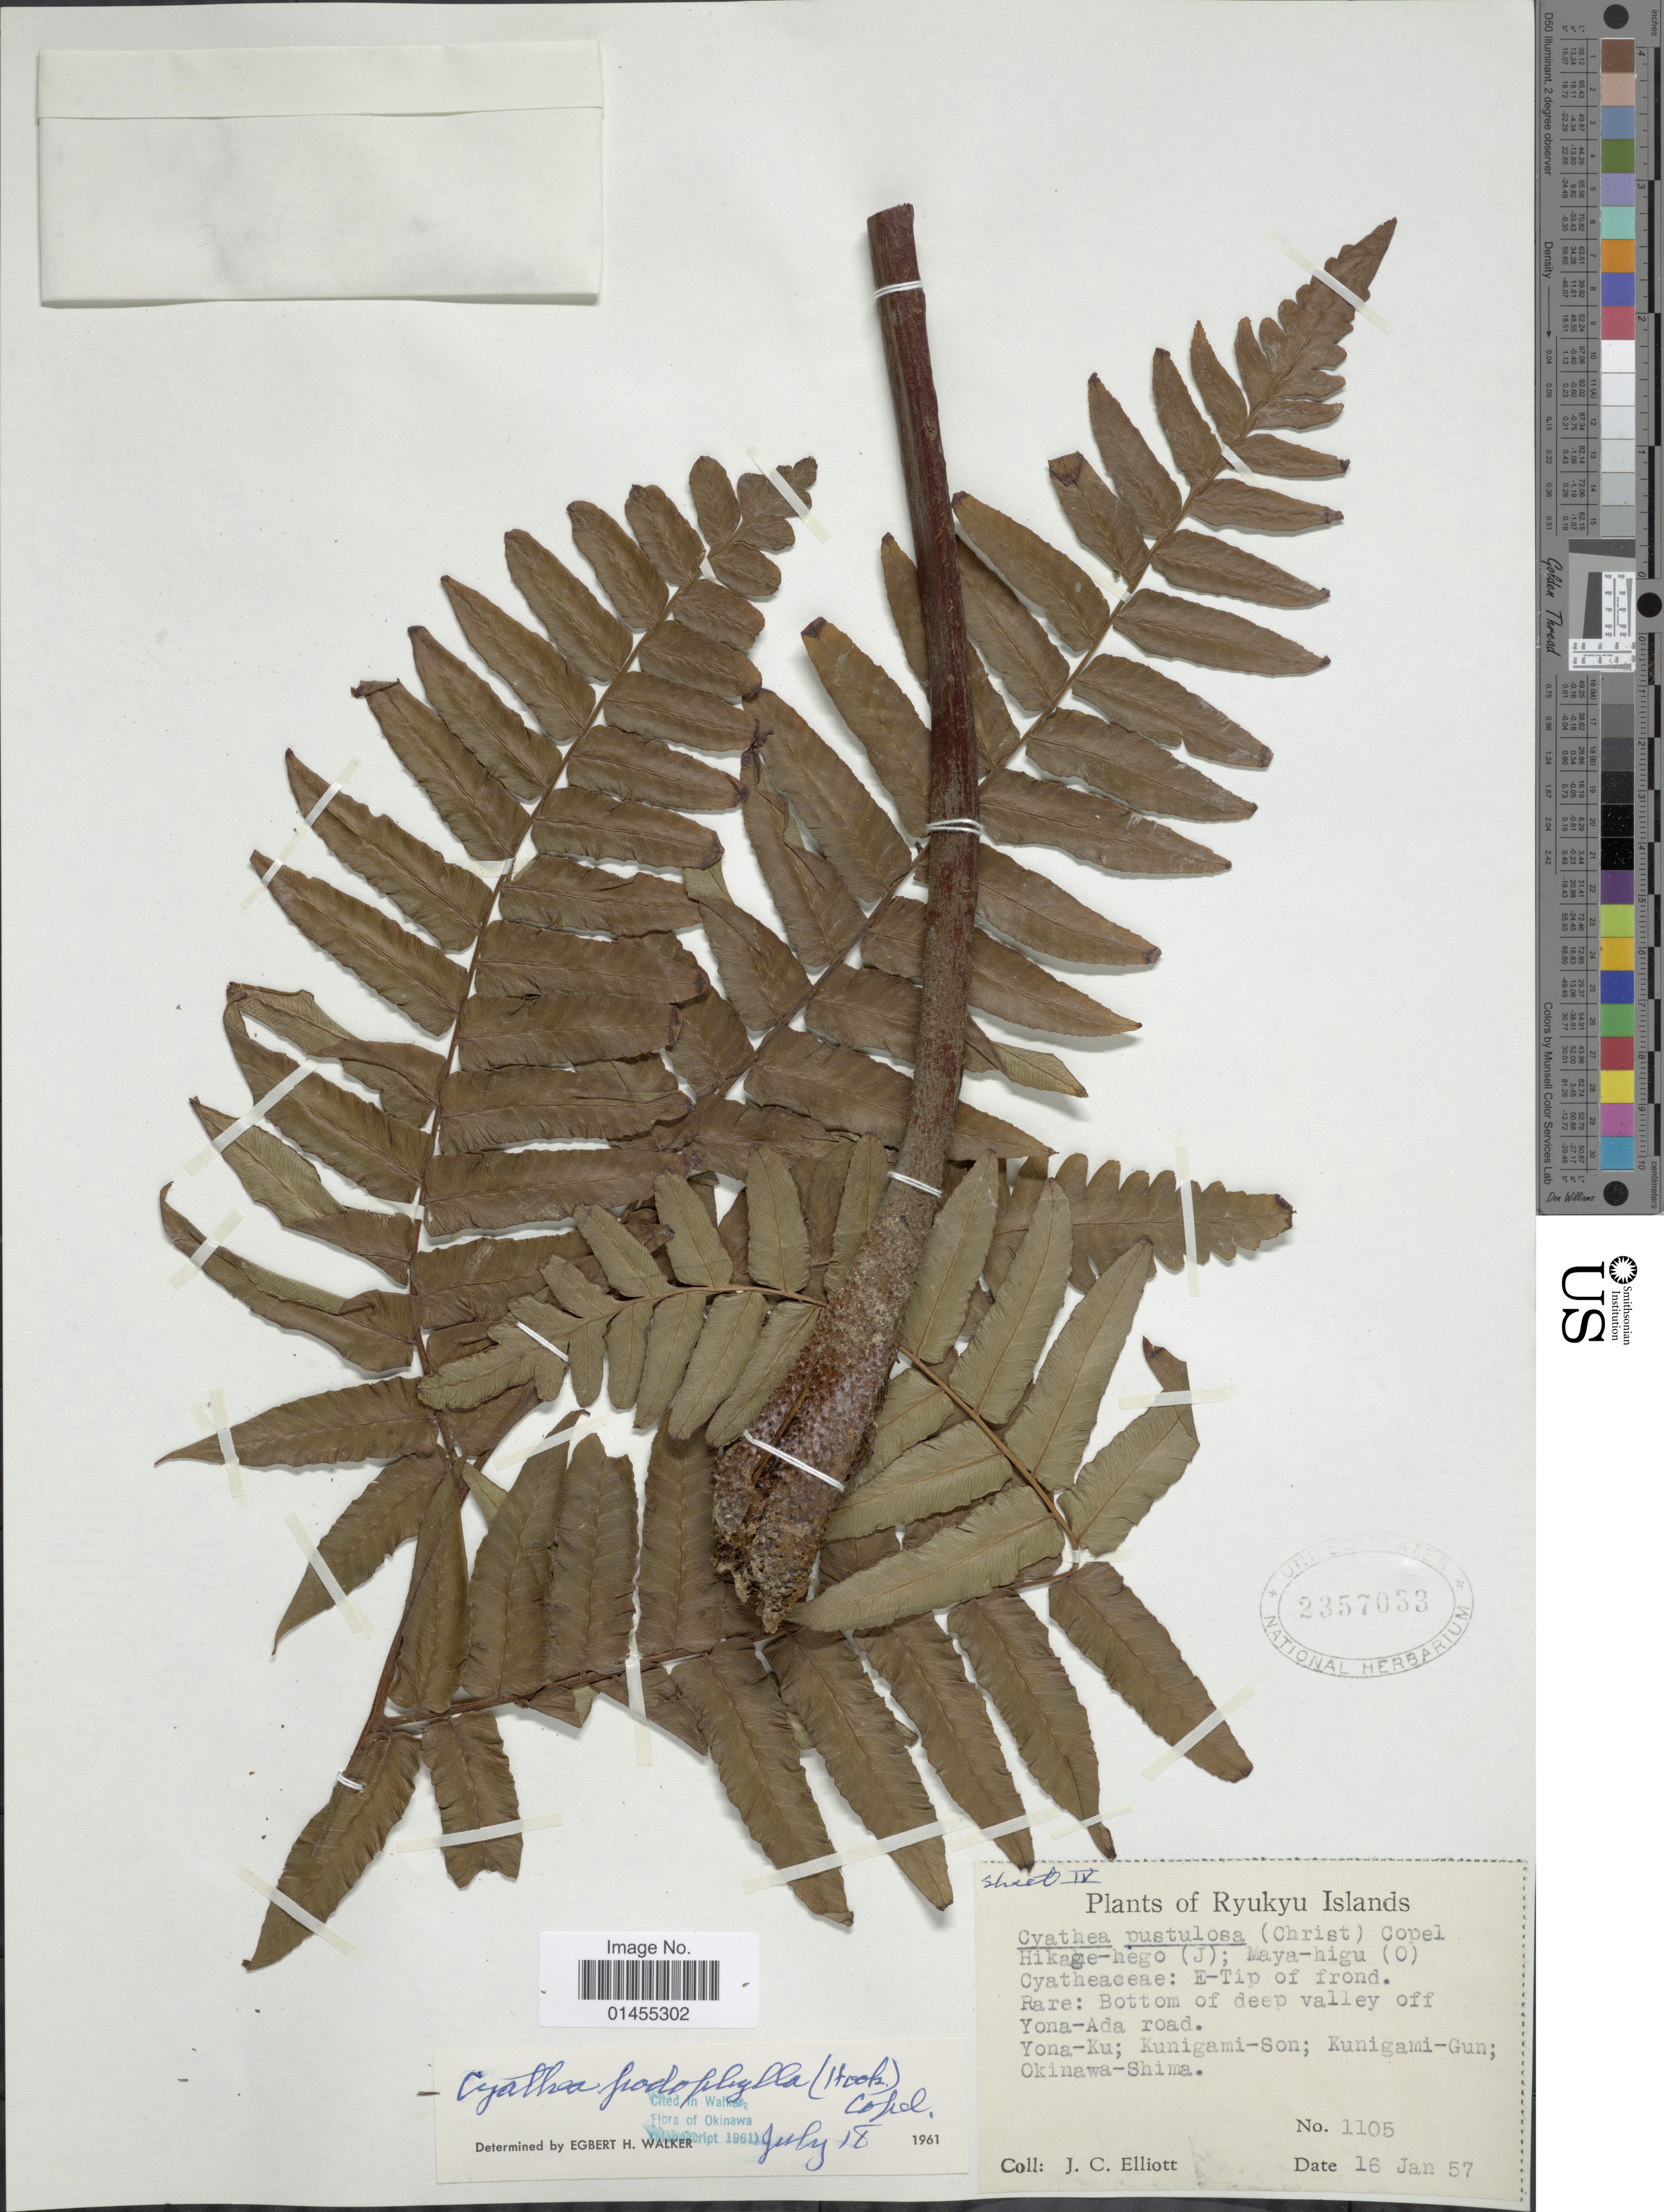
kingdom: Plantae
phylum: Tracheophyta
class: Polypodiopsida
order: Cyatheales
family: Cyatheaceae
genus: Alsophila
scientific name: Alsophila podophylla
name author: Hook.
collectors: J. Elliot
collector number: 1105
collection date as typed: Transcribed d/m/y: 16/1/57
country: Japan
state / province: Okinawa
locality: Ryukyu Islands, Yona-Ku; Kunigami-Son; Kunigami-Gun; Okinawa-Shima. In bottom of deep valley off Yona-Ada road.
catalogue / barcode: US 2357033